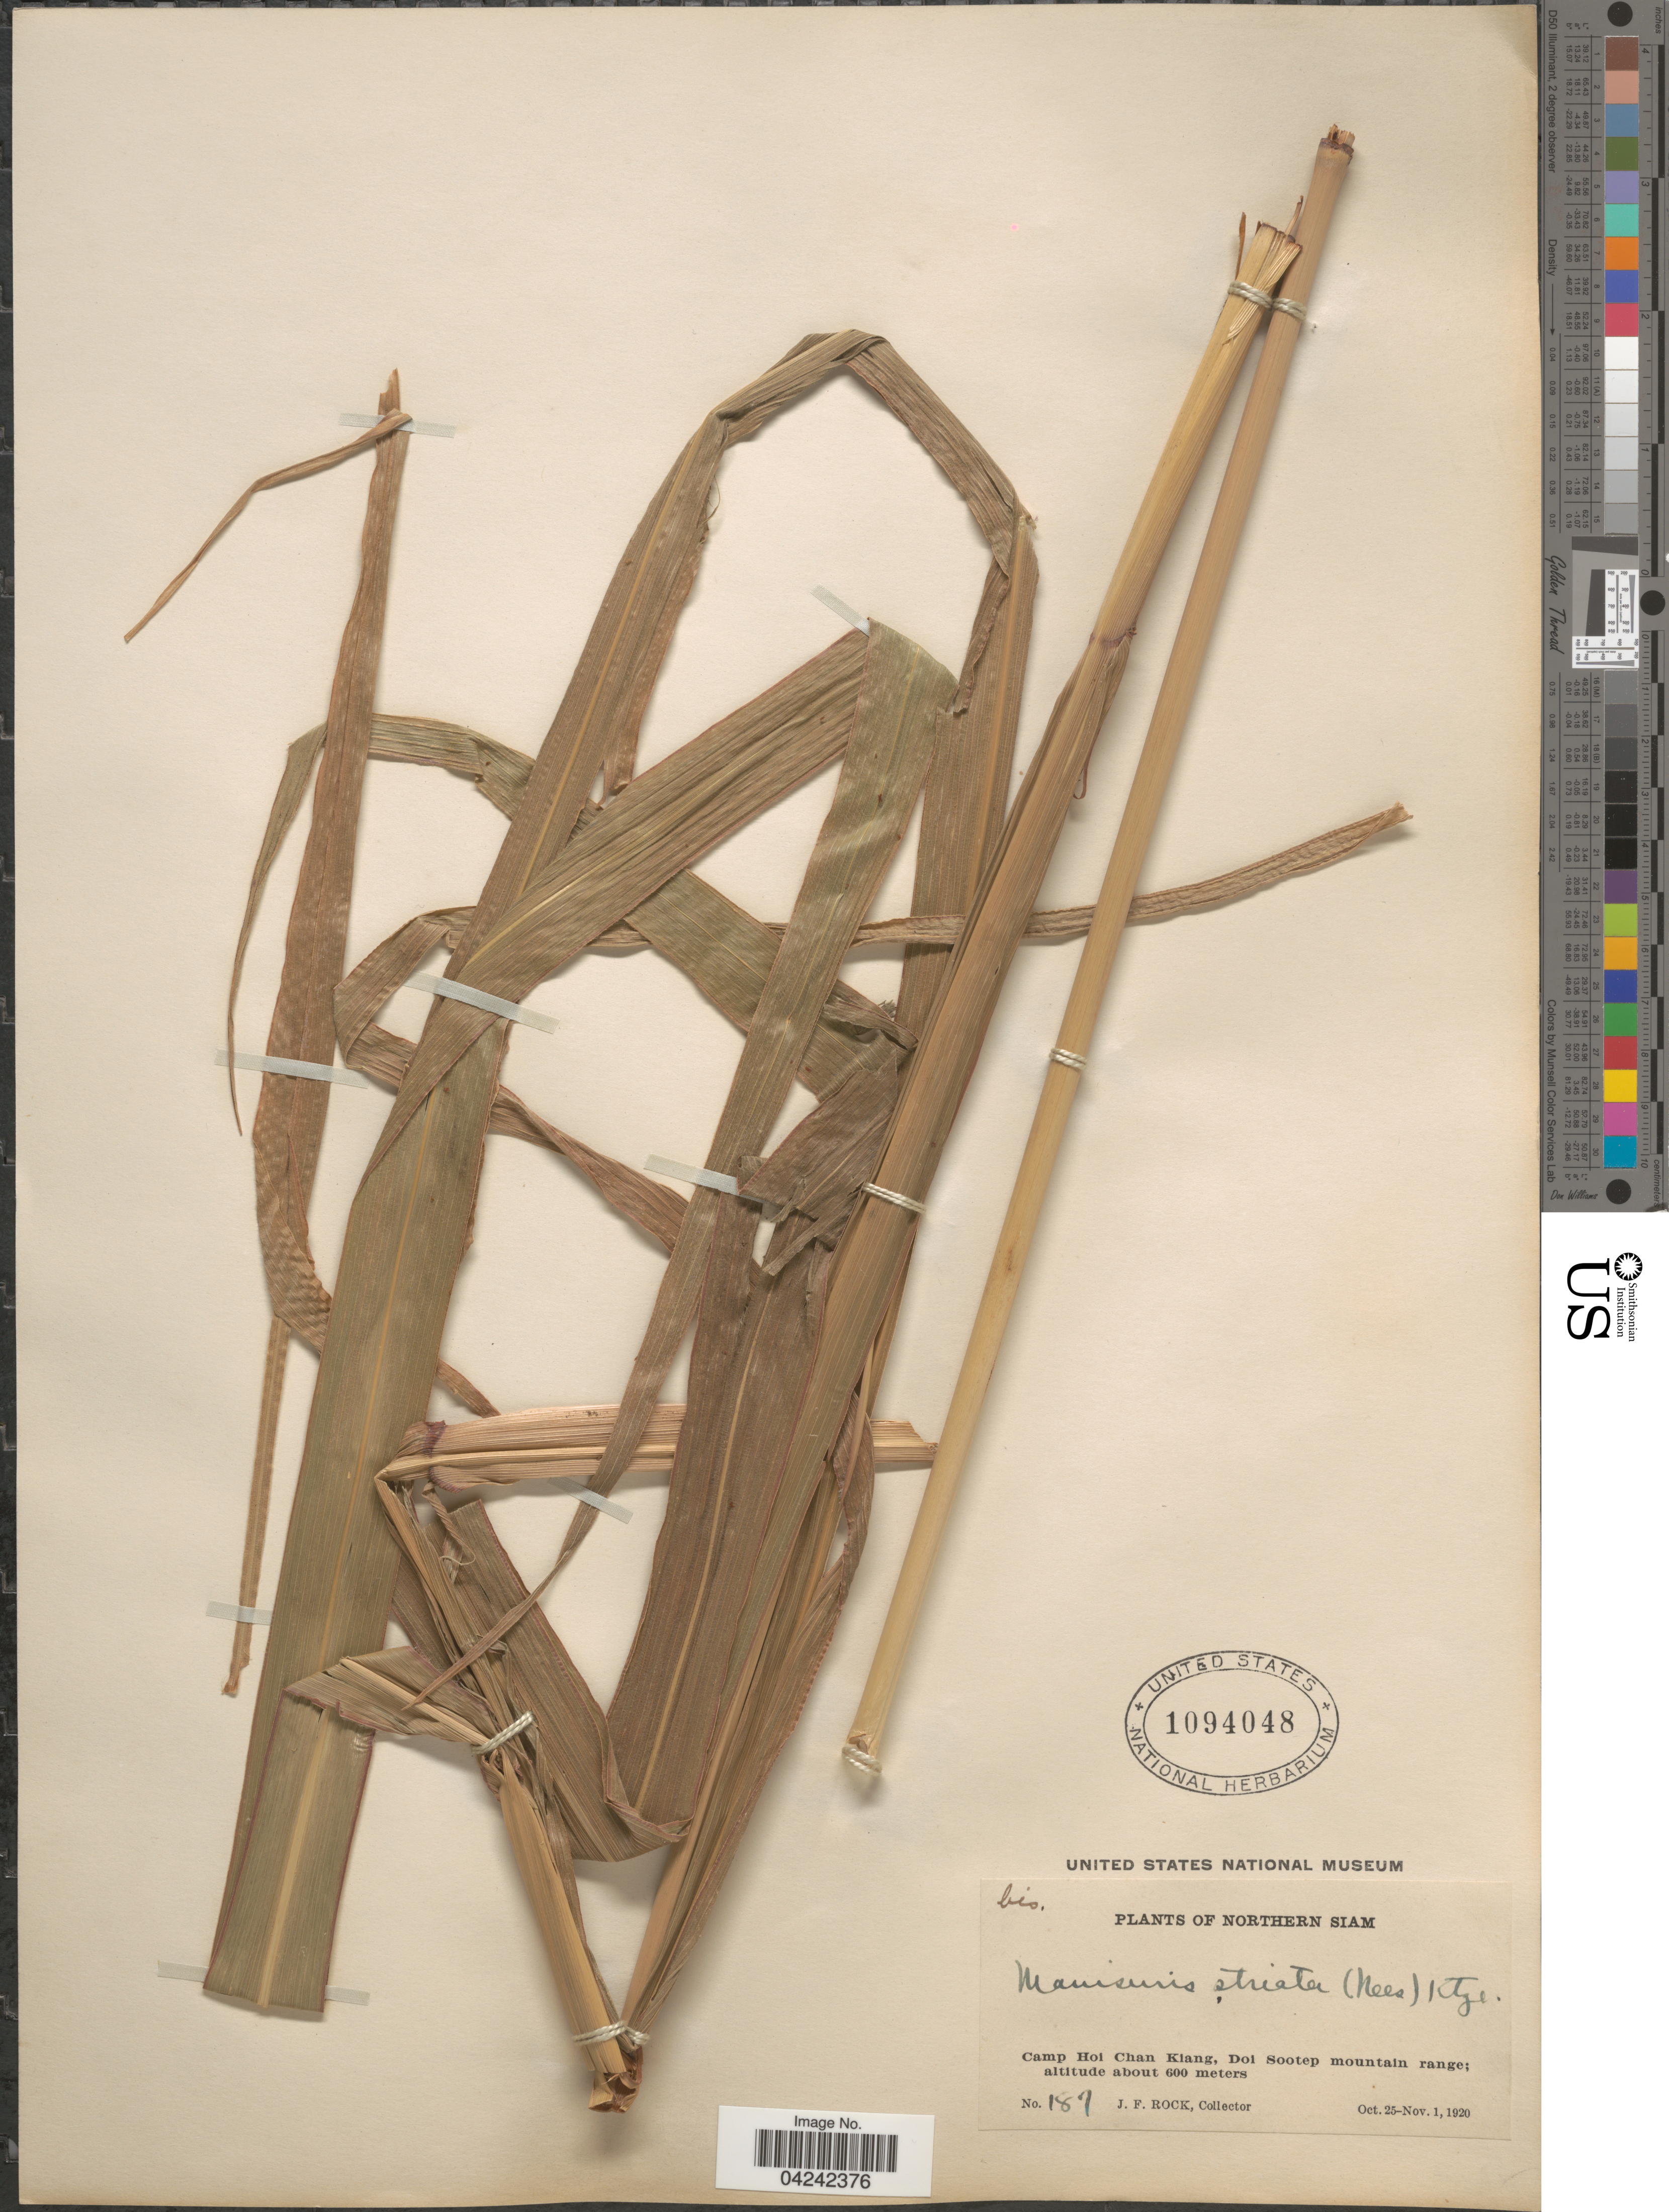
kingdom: Plantae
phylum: Tracheophyta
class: Liliopsida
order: Poales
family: Poaceae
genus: Rottboellia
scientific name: Rottboellia striata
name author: Nees ex Steud.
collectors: J. Rock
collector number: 187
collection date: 1920-10-25/1920-11-01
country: Thailand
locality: Northern Siam. Camp Hoi Chan Kaing, Doi Sootep mountain range.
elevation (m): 600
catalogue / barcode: US 1094048